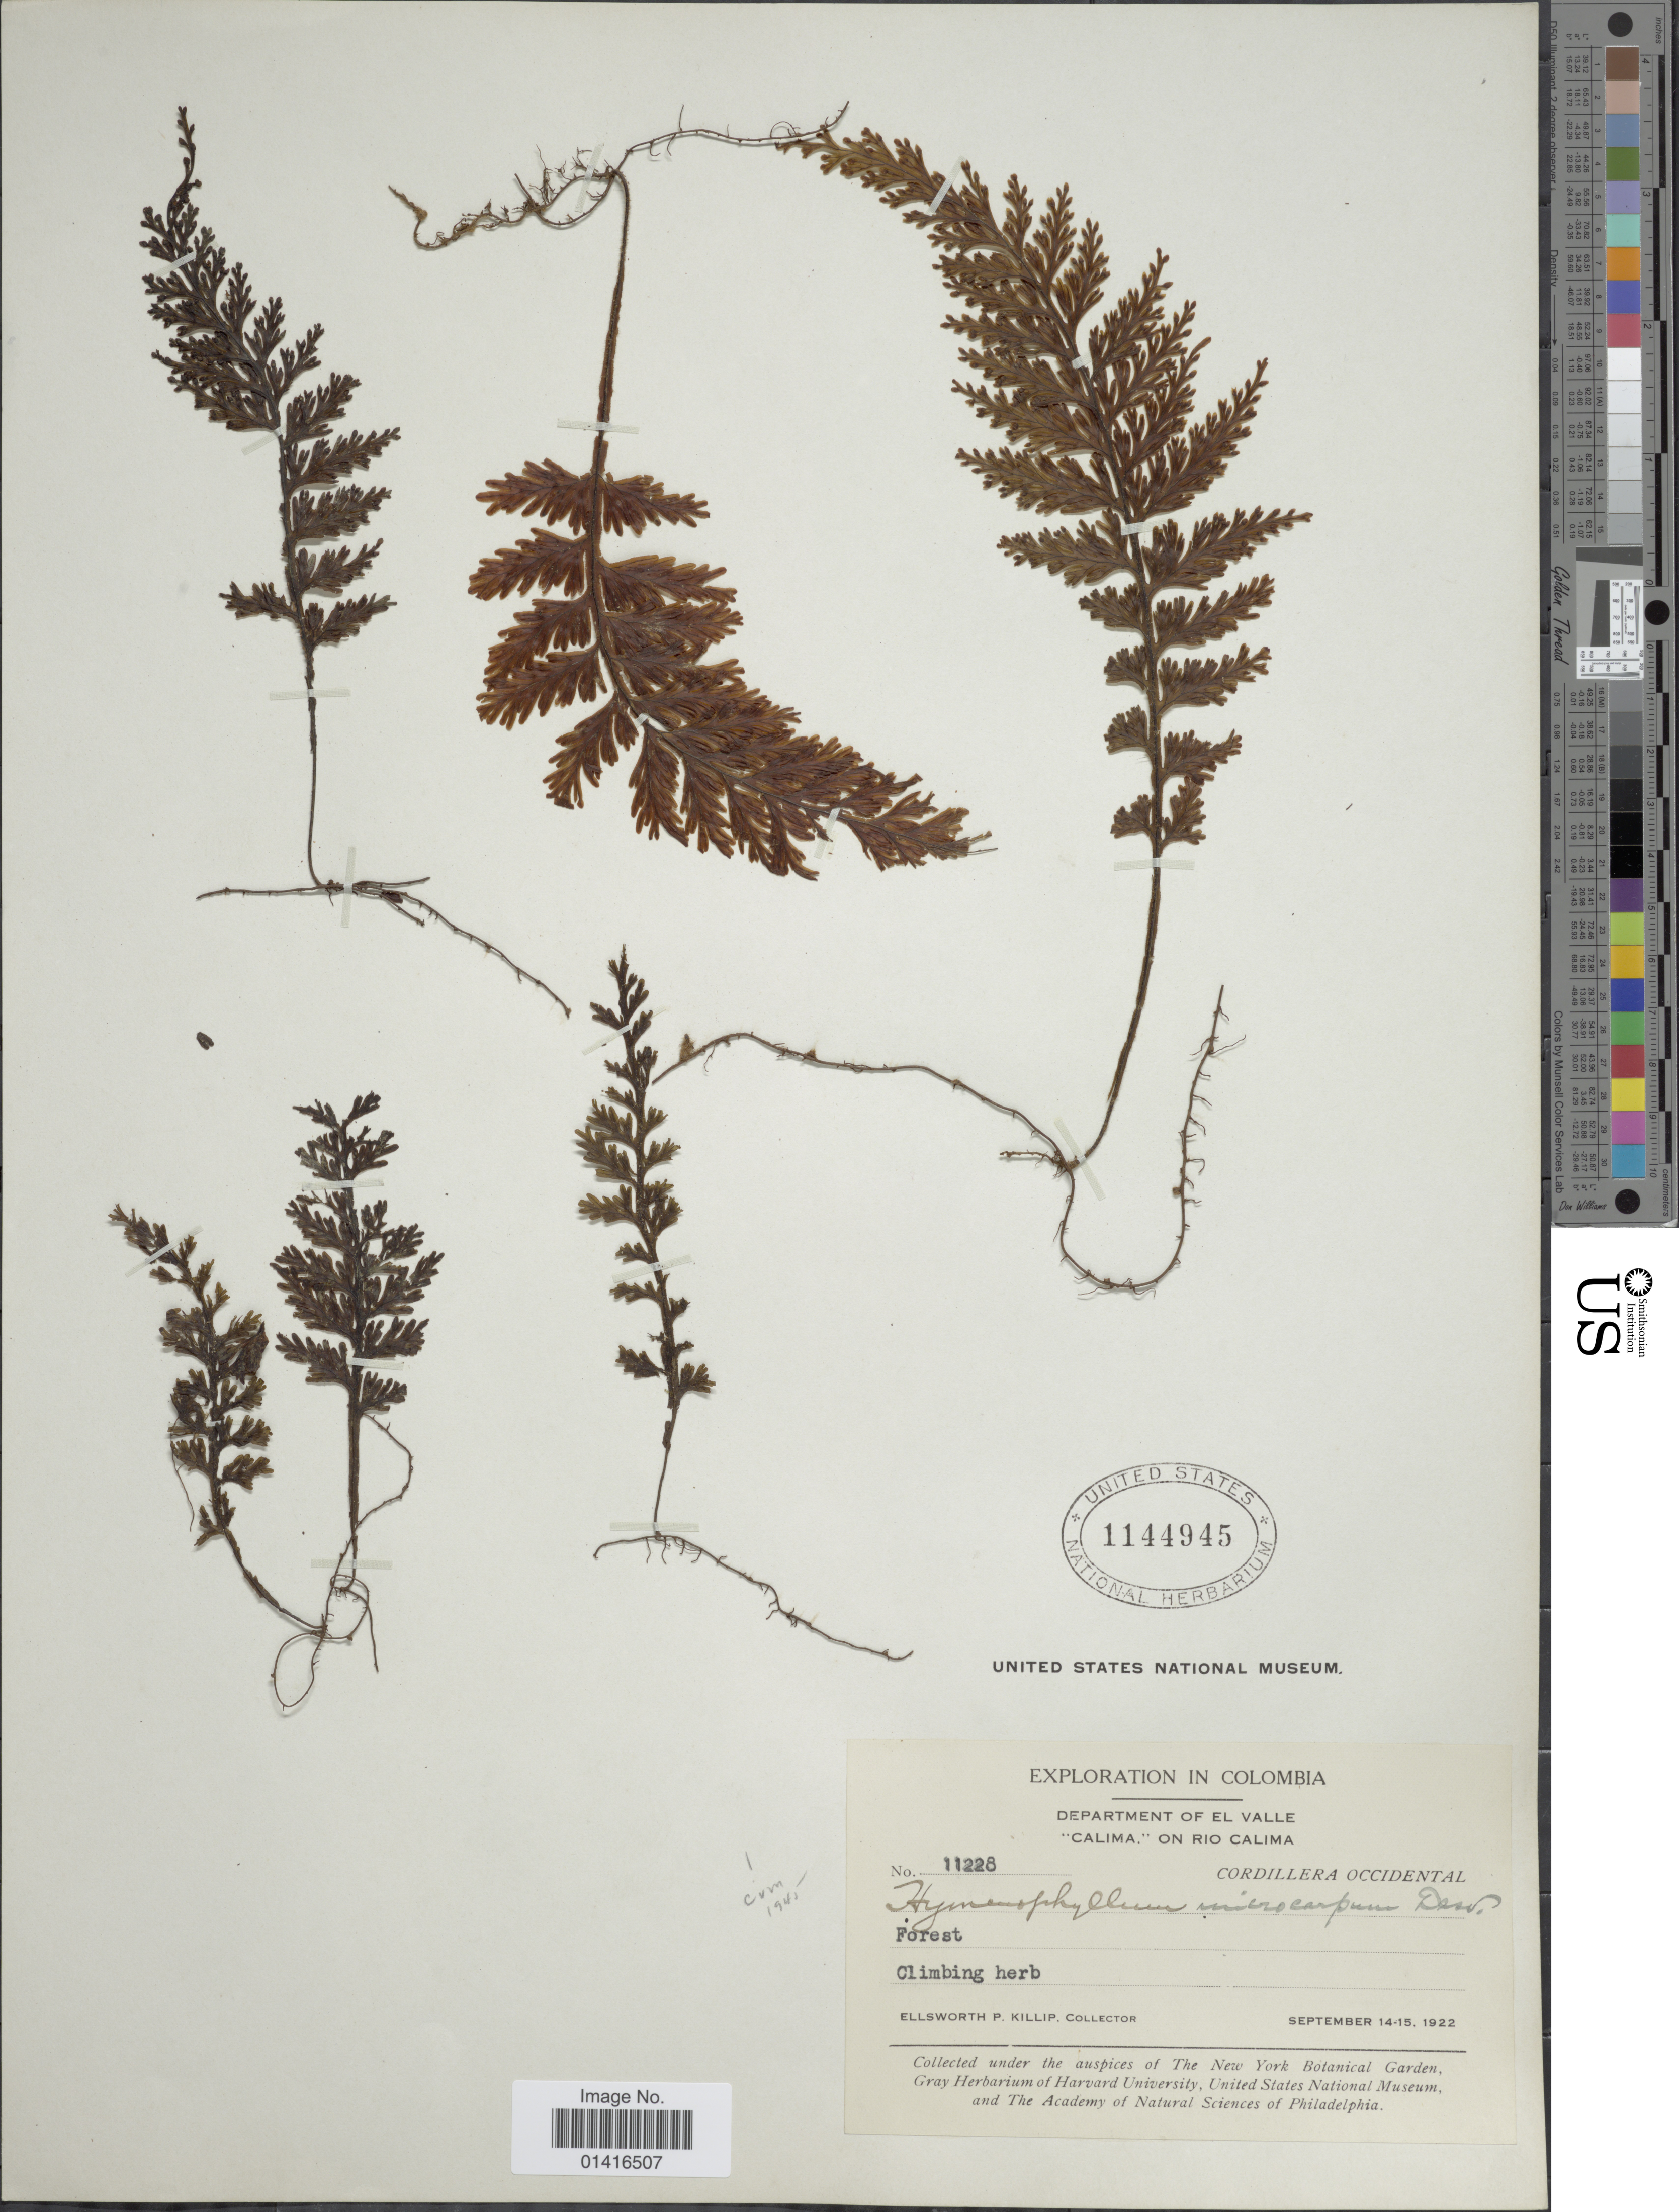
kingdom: Plantae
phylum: Tracheophyta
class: Polypodiopsida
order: Hymenophyllales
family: Hymenophyllaceae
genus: Hymenophyllum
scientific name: Hymenophyllum microcarpum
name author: (Desv.) Lellinger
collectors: E. P. Killip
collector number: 11228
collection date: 1922-09-14/1922-09-15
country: Colombia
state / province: Valle del Cauca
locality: Dep. of El Valle. "Calima"on Rio Calima. Cordillera Occidental.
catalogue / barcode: US 1144945